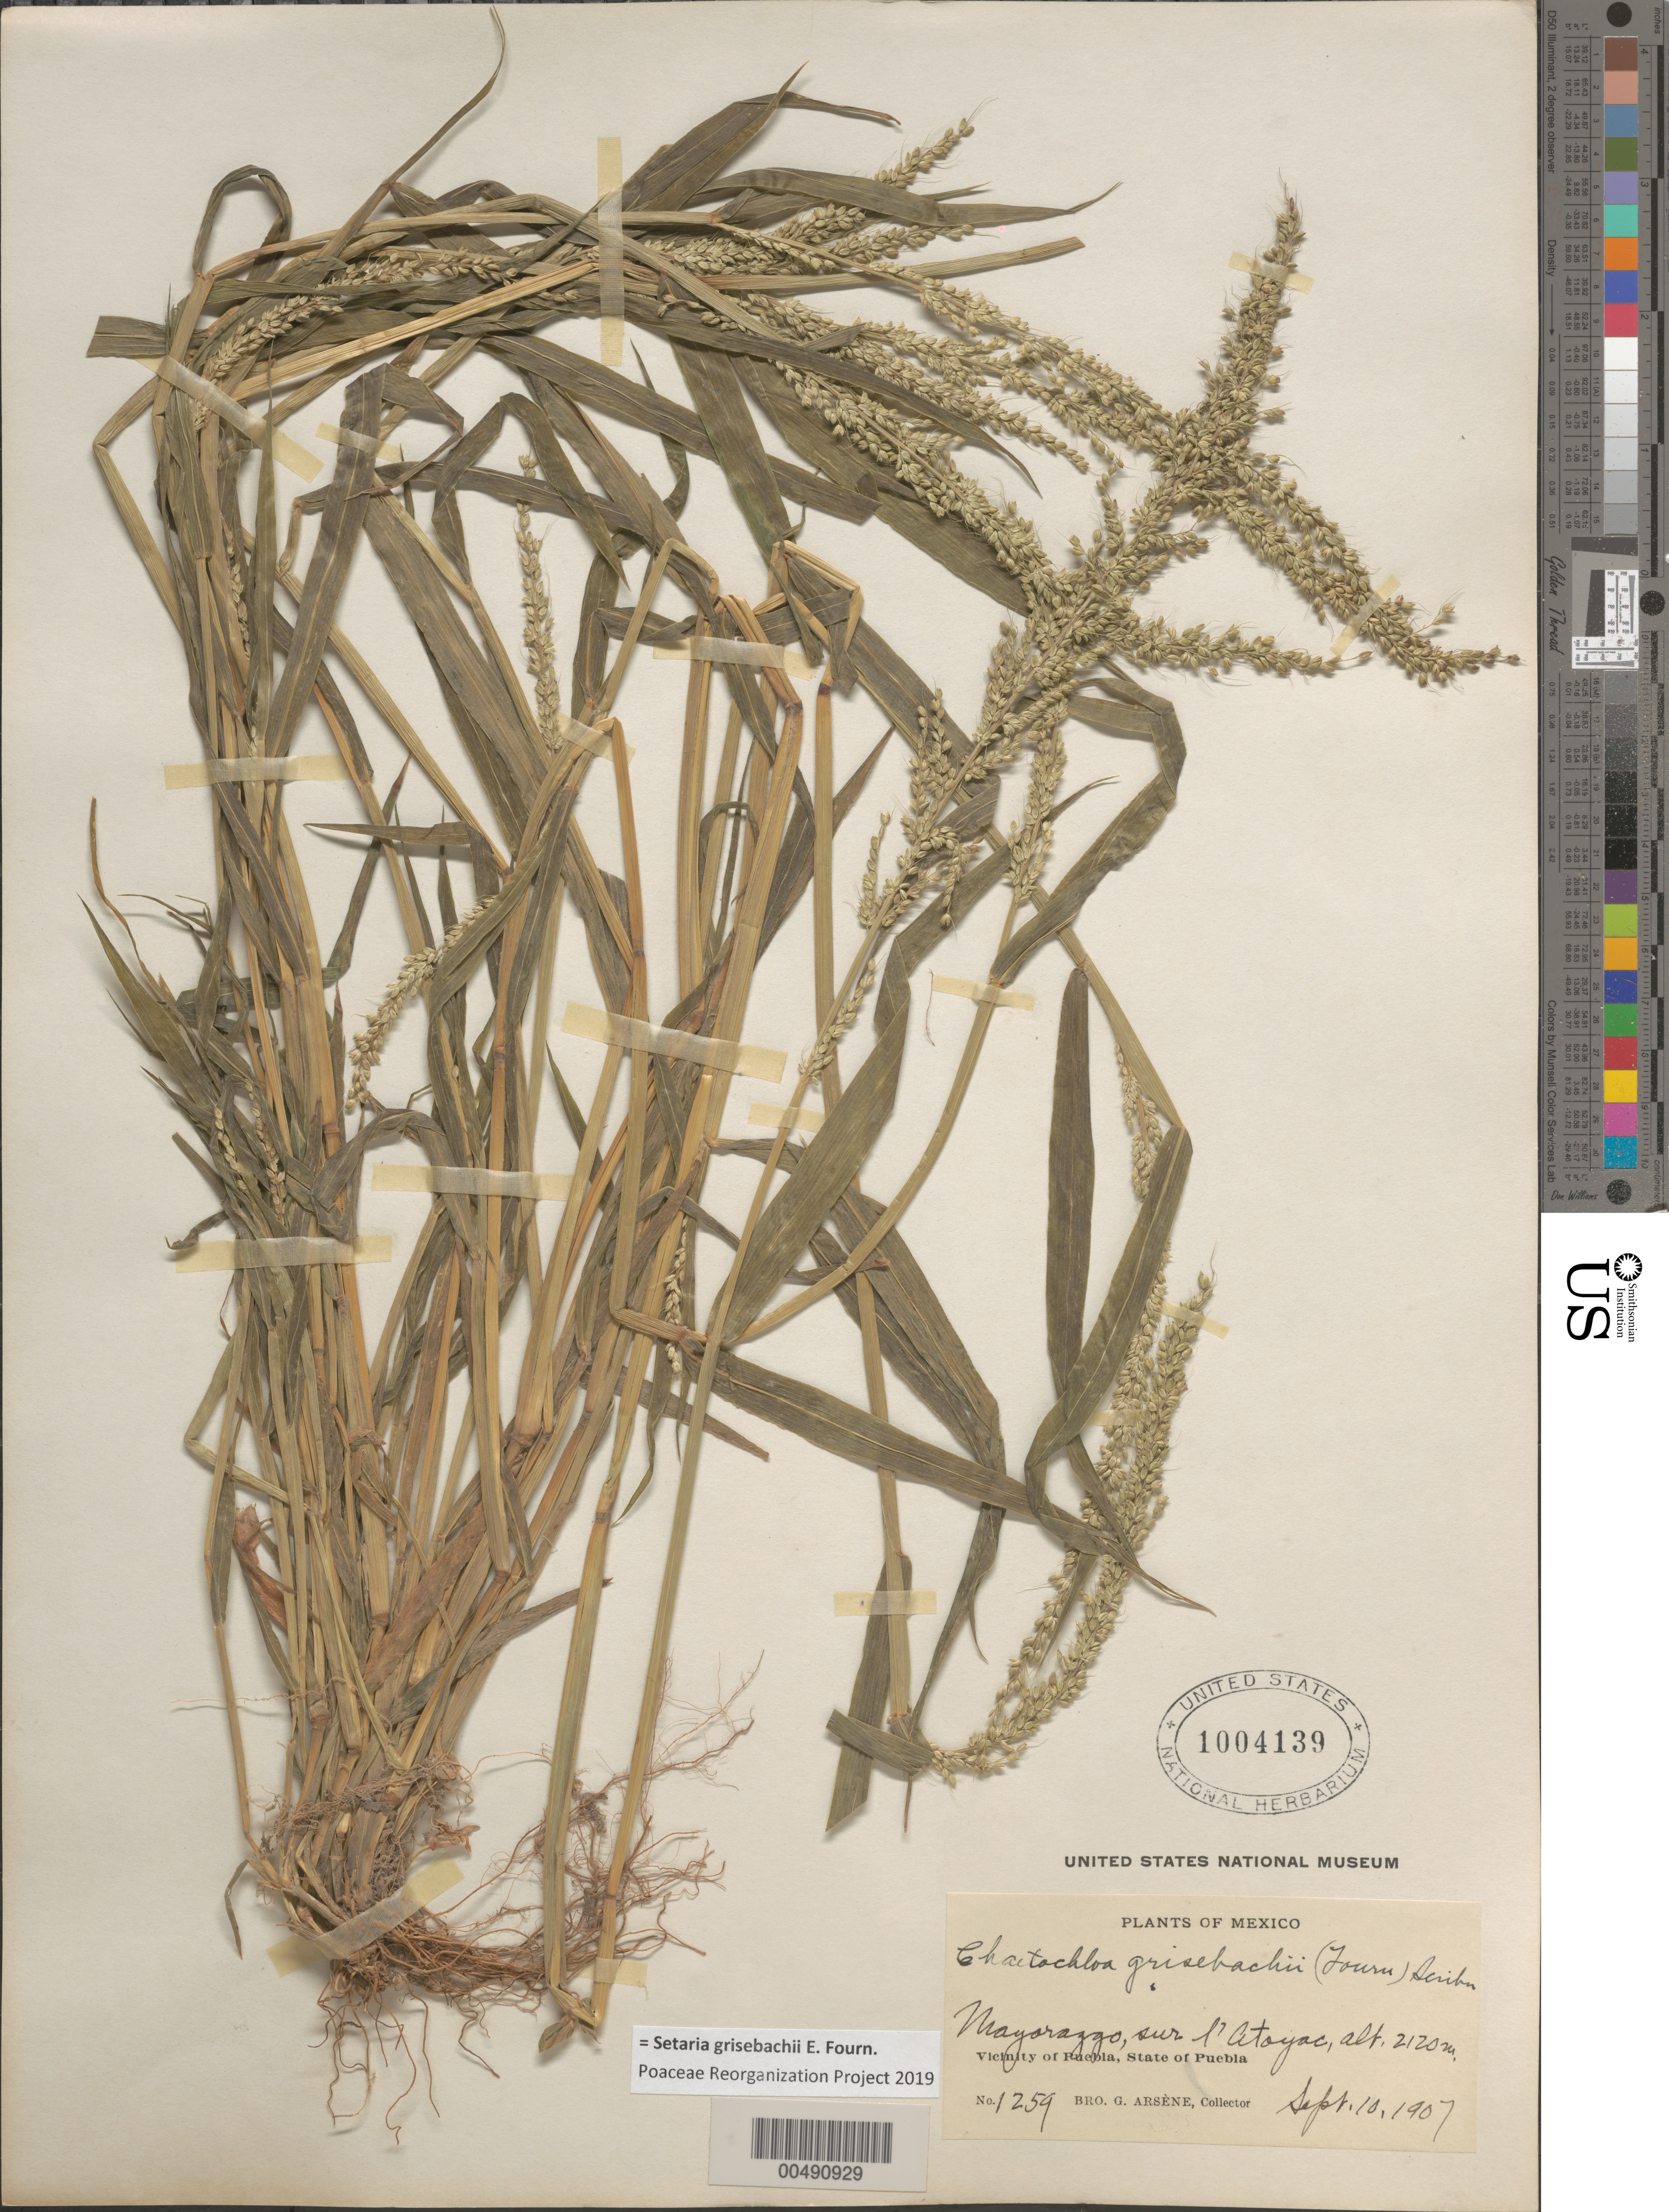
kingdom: Plantae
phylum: Tracheophyta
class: Liliopsida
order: Poales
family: Poaceae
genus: Setaria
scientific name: Setaria grisebachii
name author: E. Fourn.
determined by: Poaceae Reorganization Project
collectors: Bro. G. Arsène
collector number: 1259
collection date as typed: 10 Sep 1907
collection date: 1907-09-10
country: Mexico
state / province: Puebla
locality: Mayorazgo, S of Atoyac, vicinity of Puebla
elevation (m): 2120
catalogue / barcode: US 1004139